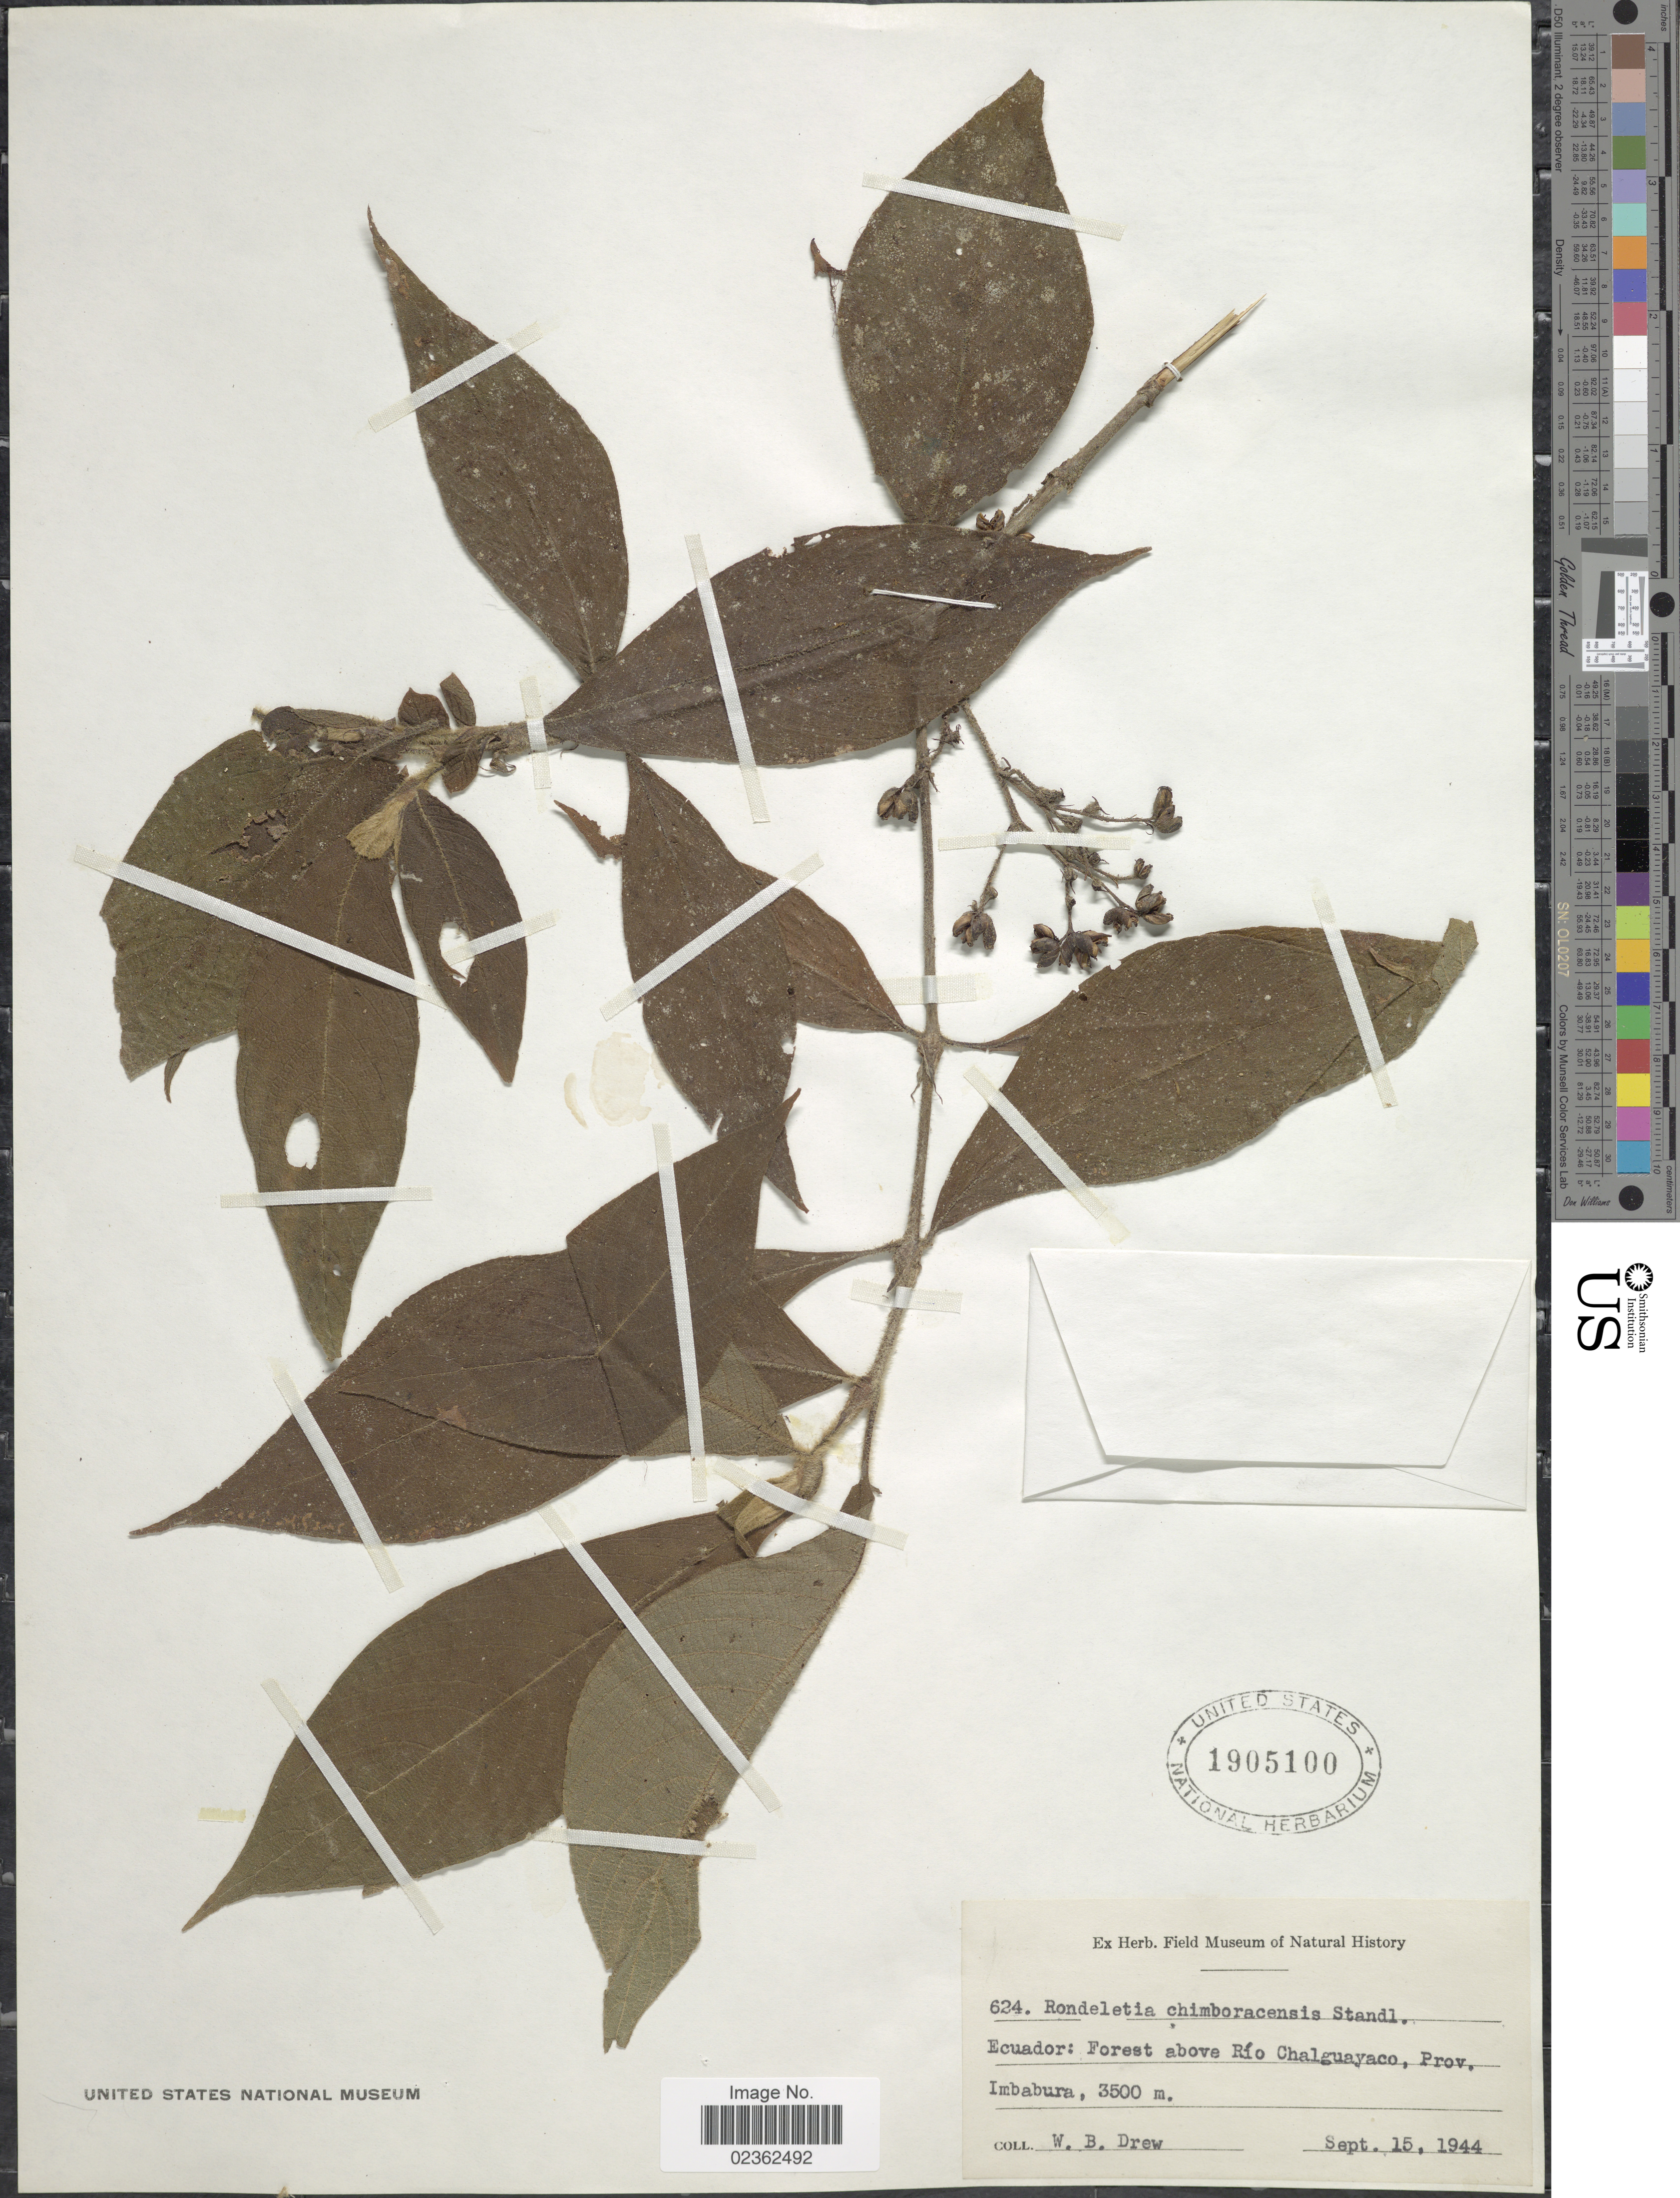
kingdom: Plantae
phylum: Tracheophyta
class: Magnoliopsida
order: Gentianales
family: Rubiaceae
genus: Arachnothryx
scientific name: Arachnothryx chimboracensis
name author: (Standl.) Steyerm.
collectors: W. B. Drew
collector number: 624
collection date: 1944-09-15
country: Ecuador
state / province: Imbabura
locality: Forest above Rio Chalguayaco.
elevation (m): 3500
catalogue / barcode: US 1905100